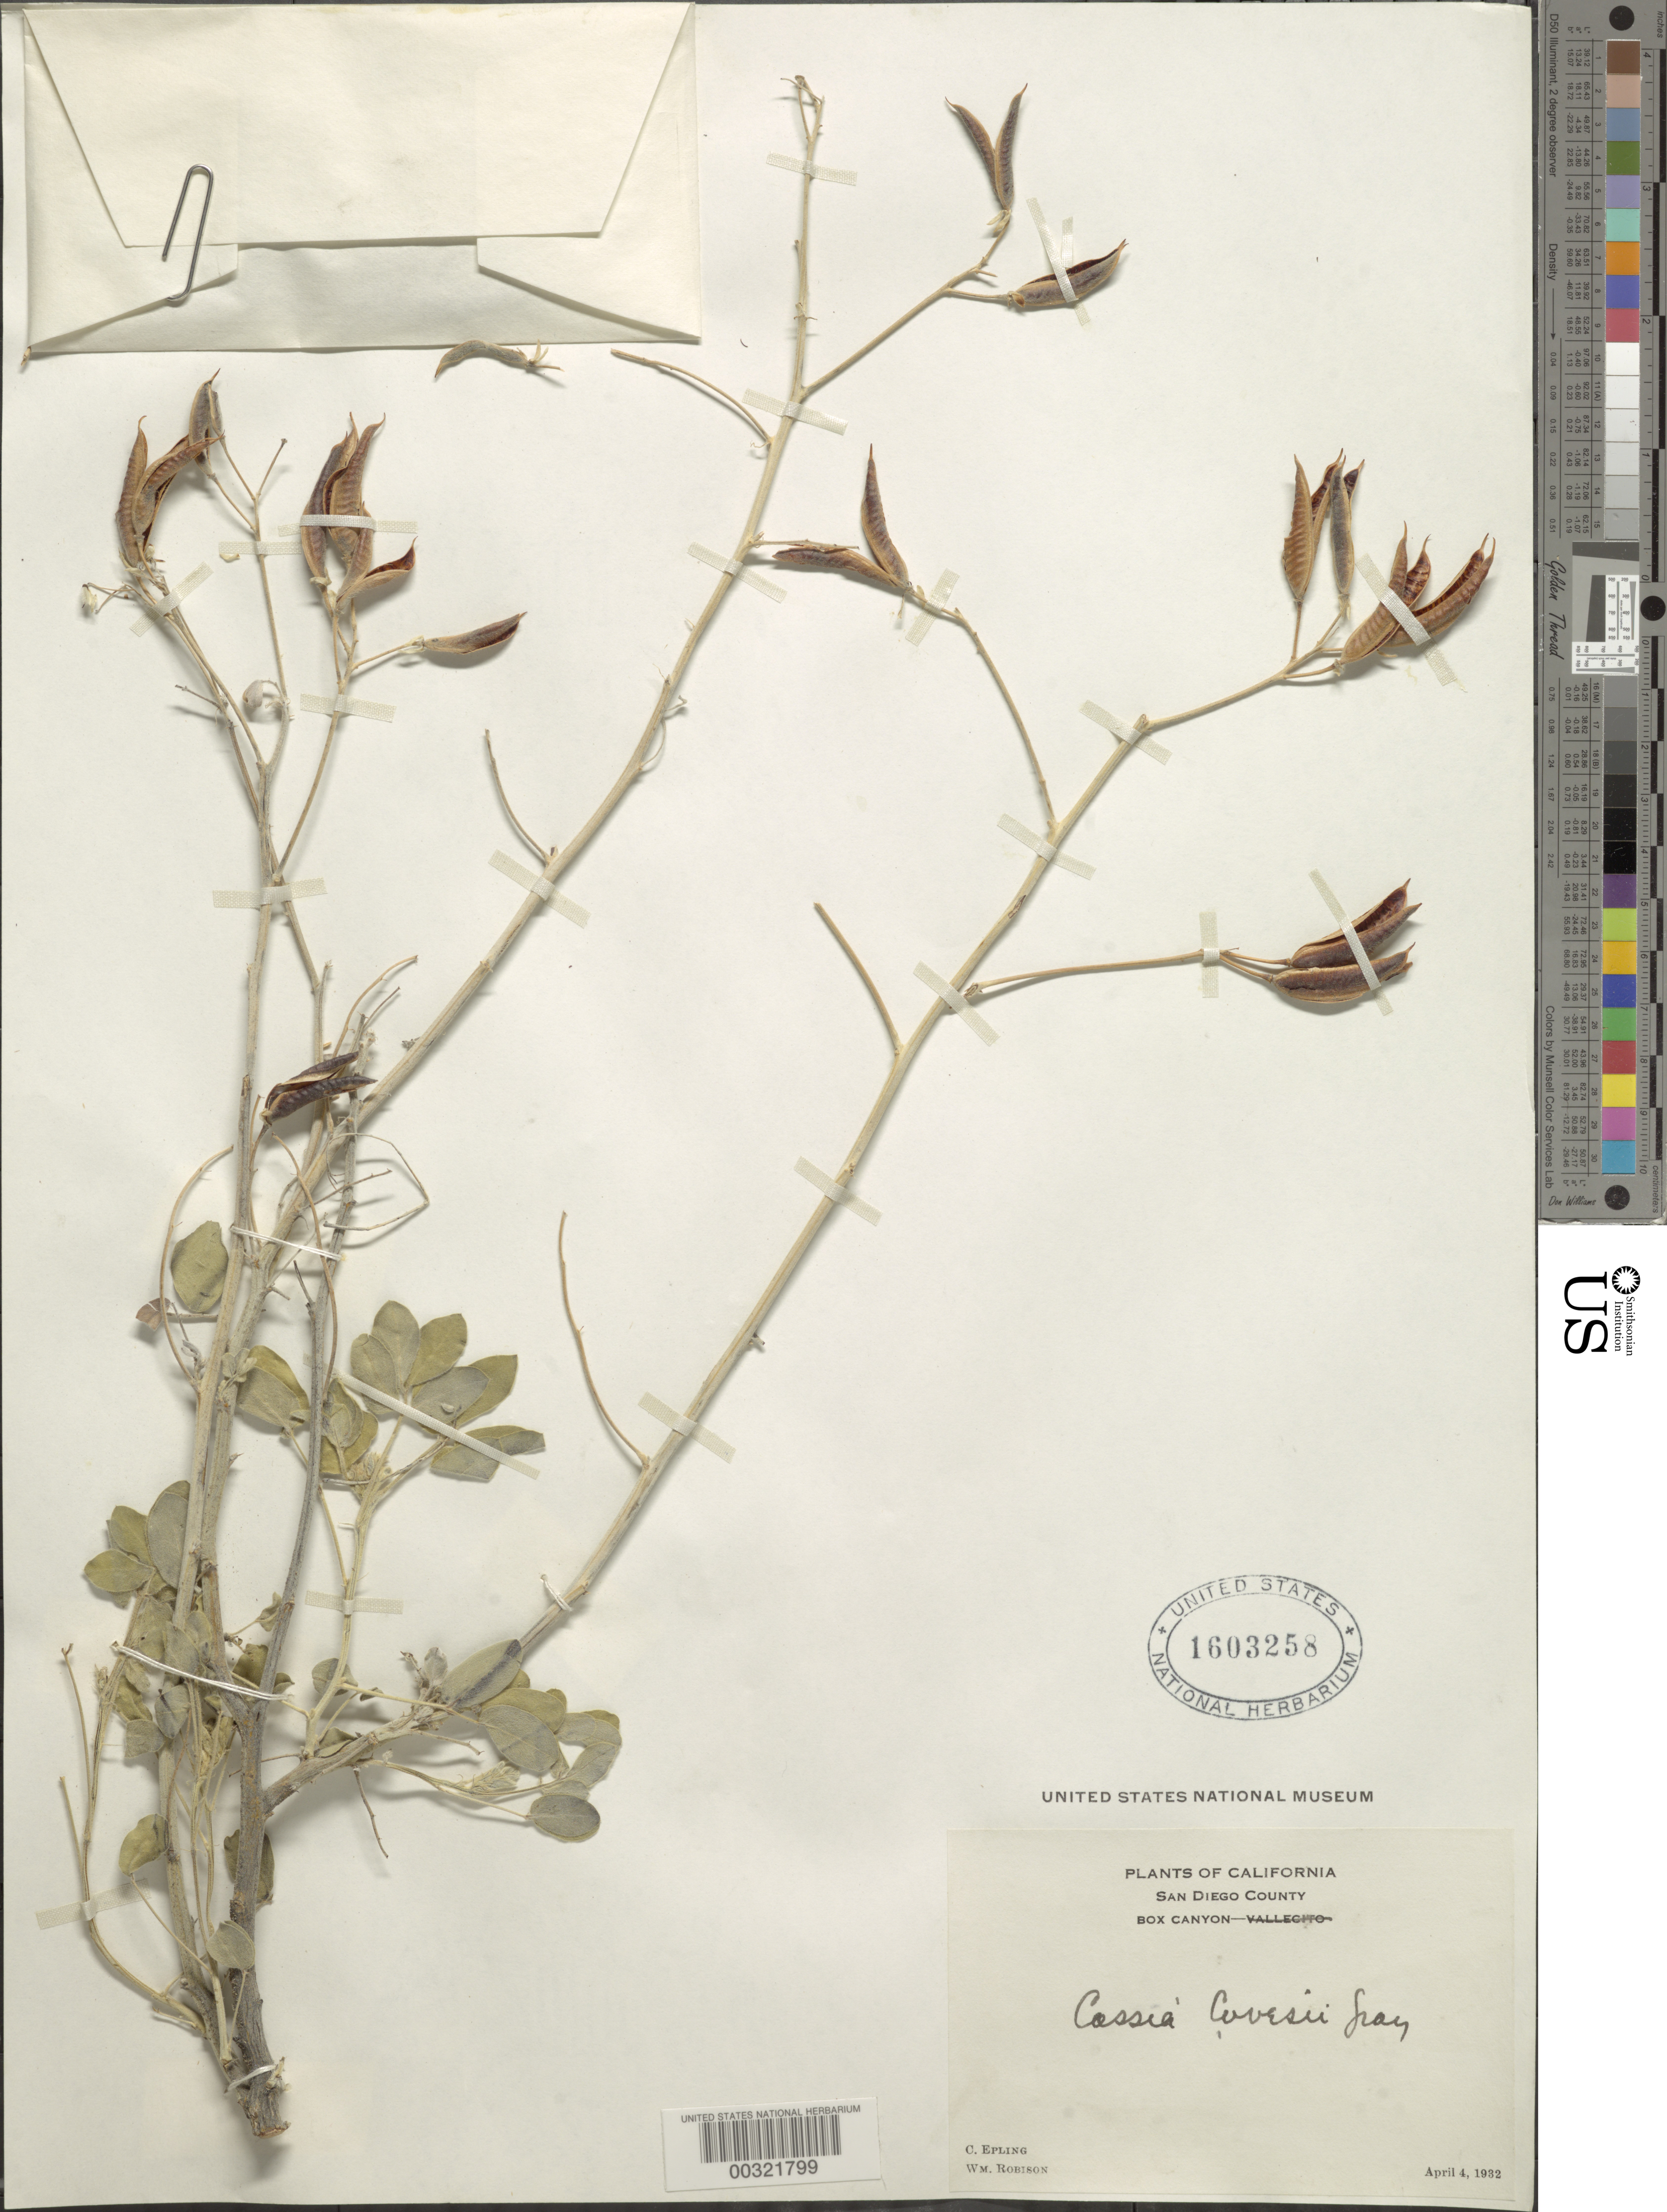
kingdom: Plantae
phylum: Tracheophyta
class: Magnoliopsida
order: Fabales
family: Fabaceae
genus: Senna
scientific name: Senna covesii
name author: (A. Gray) H.S. Irwin & Barneby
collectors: C. C. Epling & W. Robison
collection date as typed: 04 Apr 1932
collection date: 1932-04-04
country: United States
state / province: California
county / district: San Diego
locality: Box canyon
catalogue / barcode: US 1603258